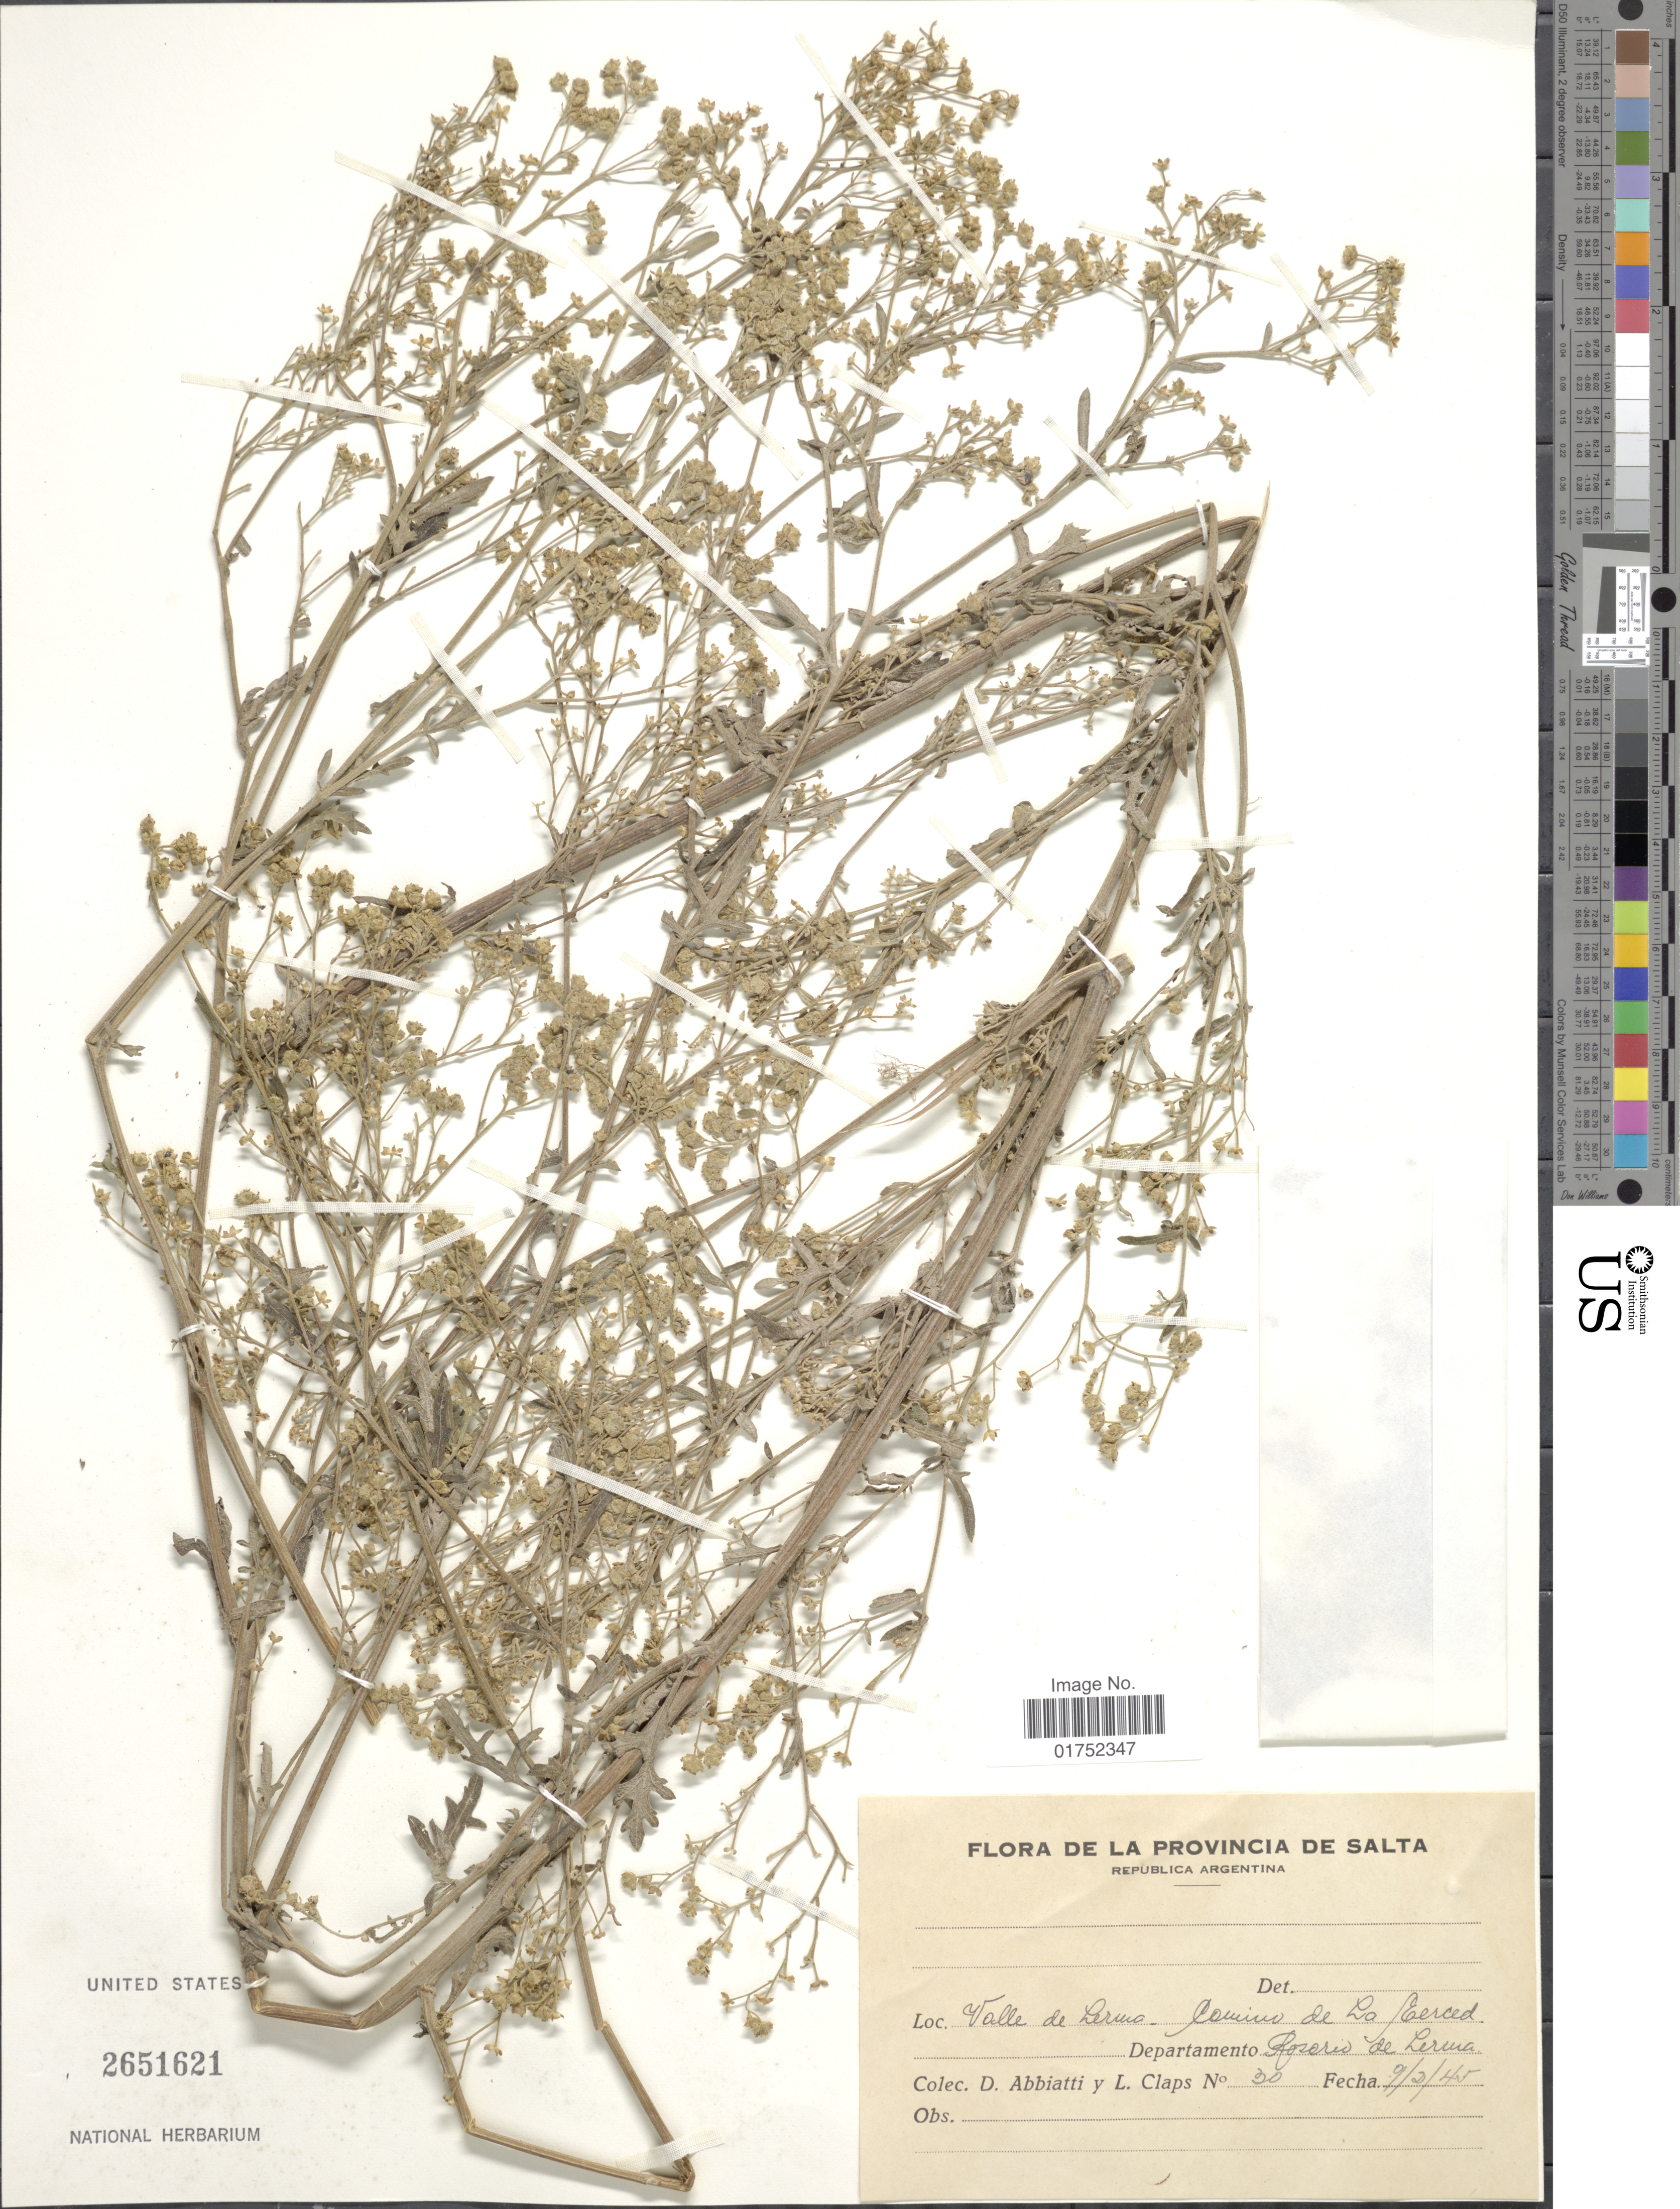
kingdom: Plantae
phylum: Tracheophyta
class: Magnoliopsida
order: Asterales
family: Asteraceae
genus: Parthenium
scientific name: Parthenium hysterophorus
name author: L.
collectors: D. Abbiatti & L. Claps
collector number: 30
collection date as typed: Transcribed d/m/y: 9/2/45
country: Argentina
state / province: Salta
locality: Republica Argentina, Valle de Lerma, Camino de La Merced, Departamento Rosario de Lerma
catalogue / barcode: US 2651621